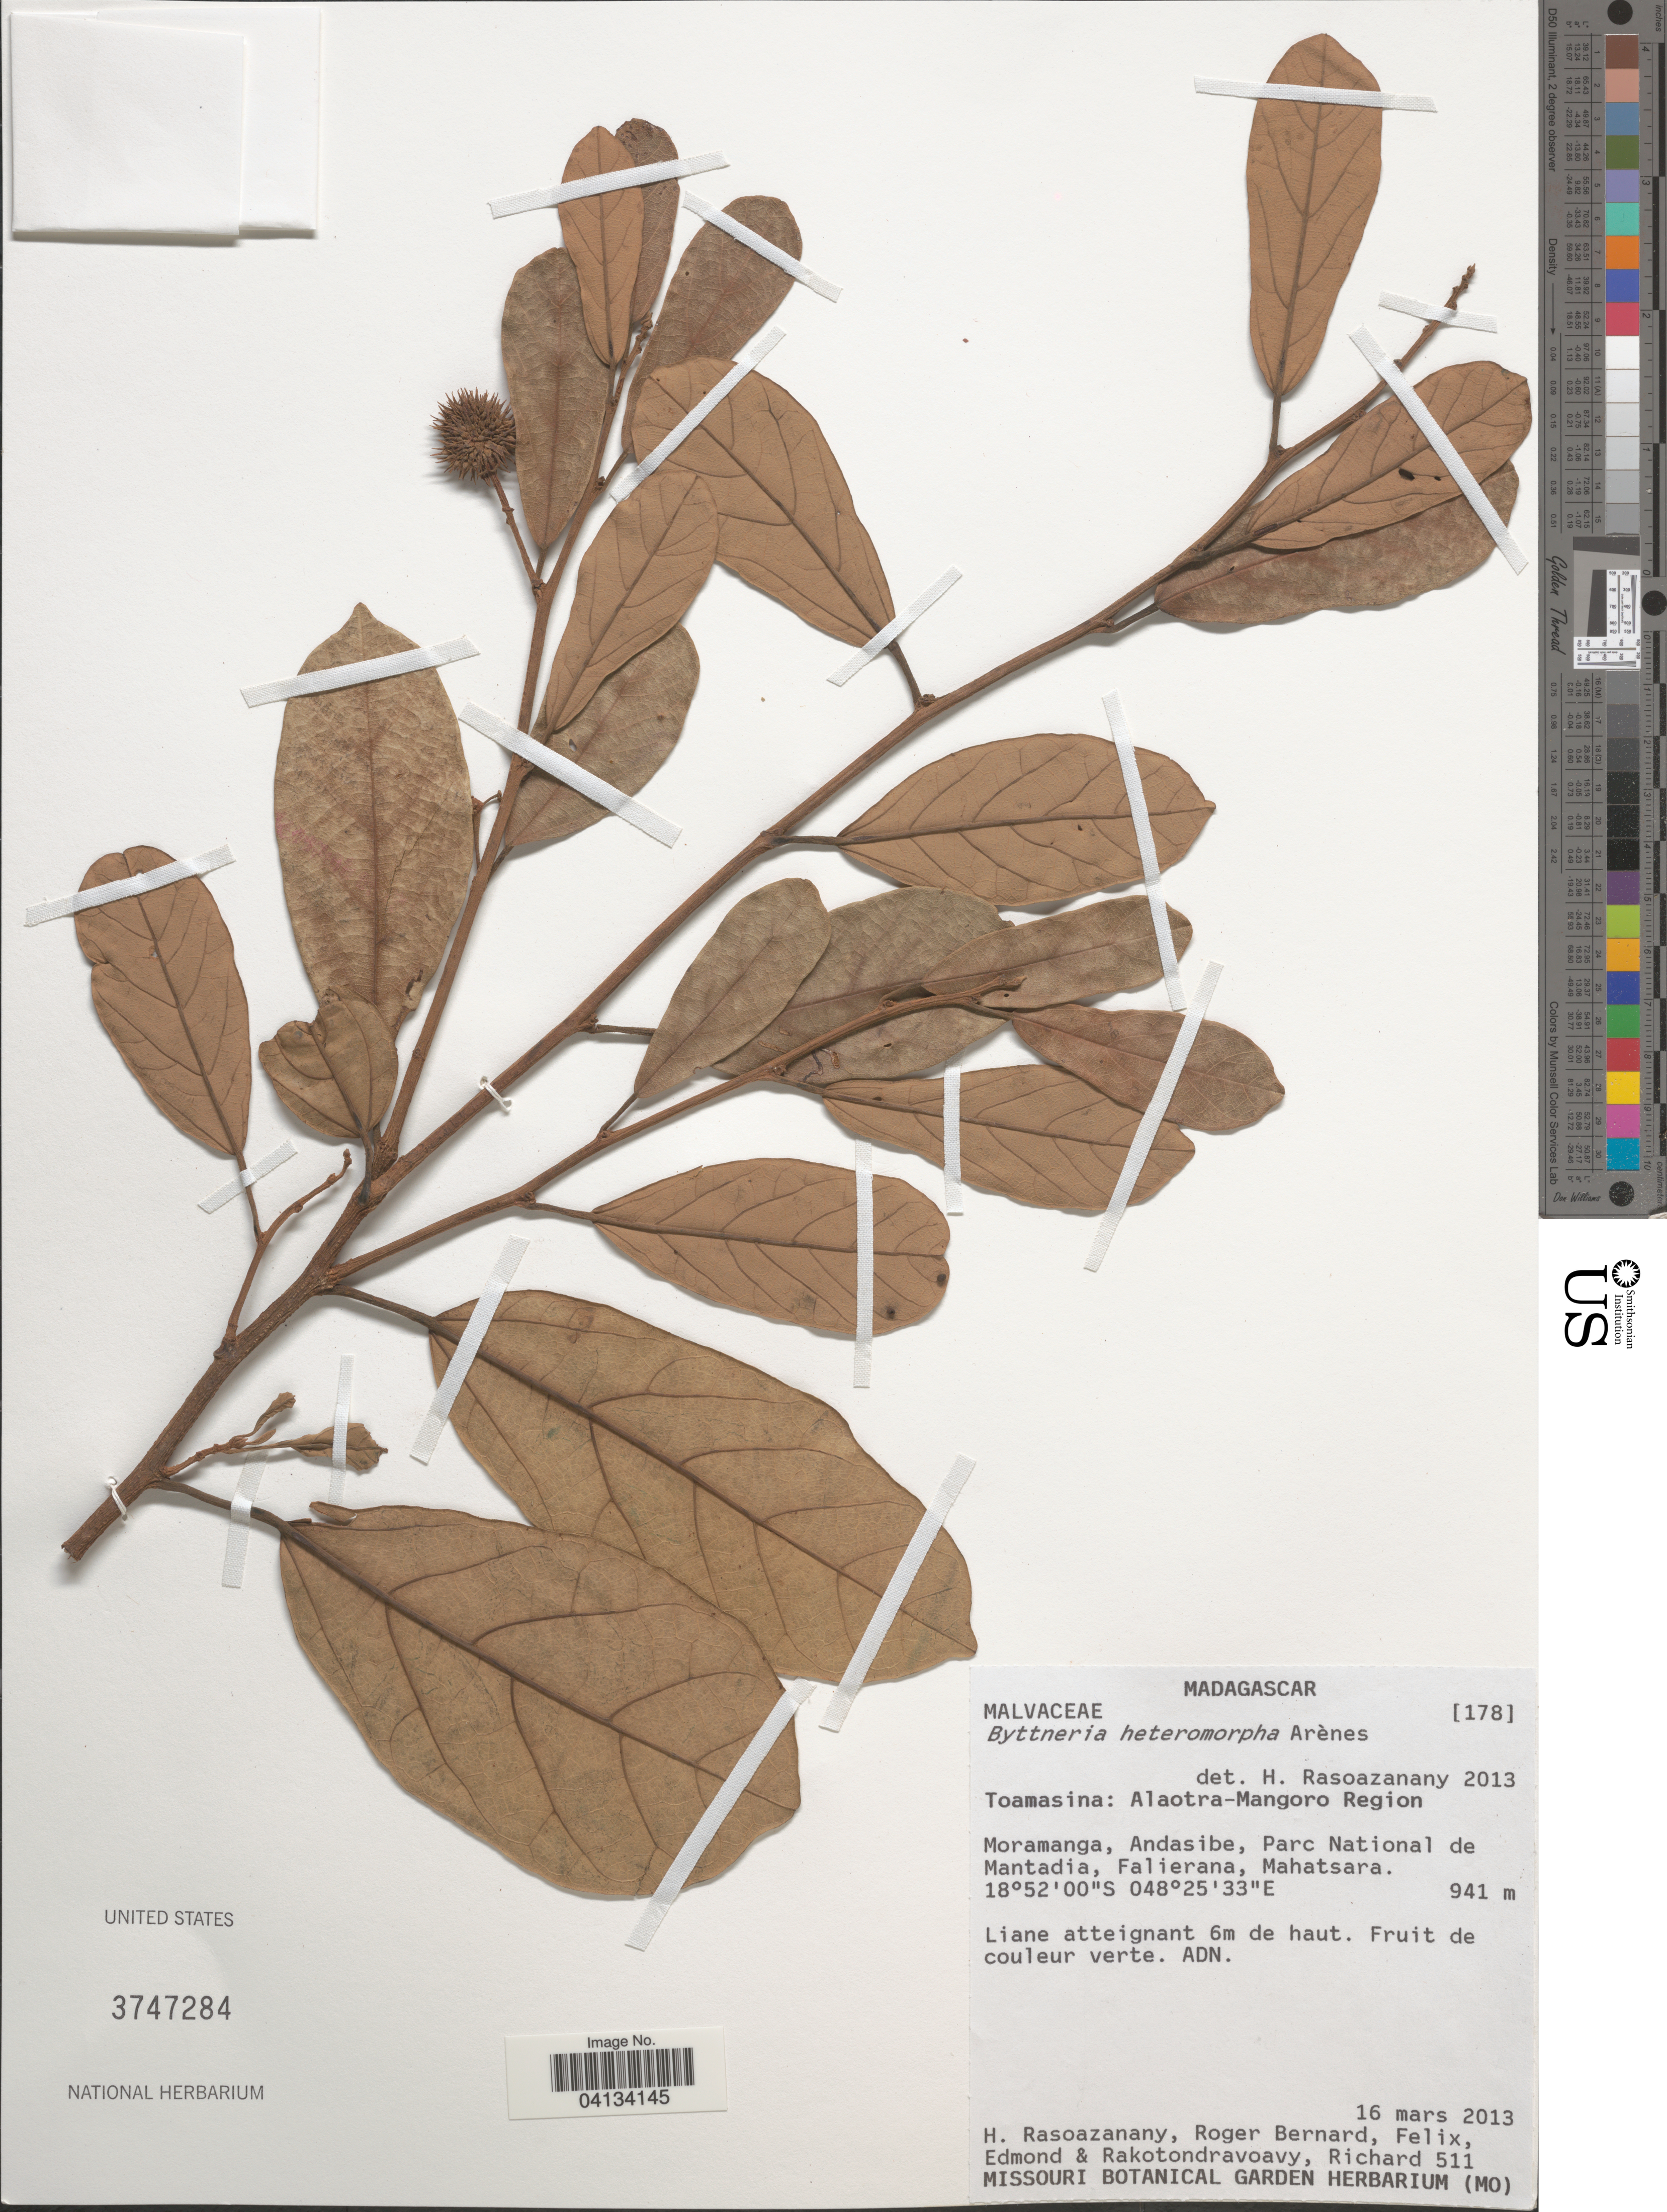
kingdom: Plantae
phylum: Tracheophyta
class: Magnoliopsida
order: Malvales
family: Malvaceae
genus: Byttneria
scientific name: Byttneria heteromorpha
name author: Arènes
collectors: H. Rasoazanany, R. Bernard, -- Felix, -. Edmond & et al.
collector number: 511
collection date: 2013-03-16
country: Madagascar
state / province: Alaotra Mangoro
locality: Alaotra-Mangoro Region. Moramanga, Andasibe, Parc National de Mantadia, Falierana, Mahatsara.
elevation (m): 941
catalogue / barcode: US 3747284